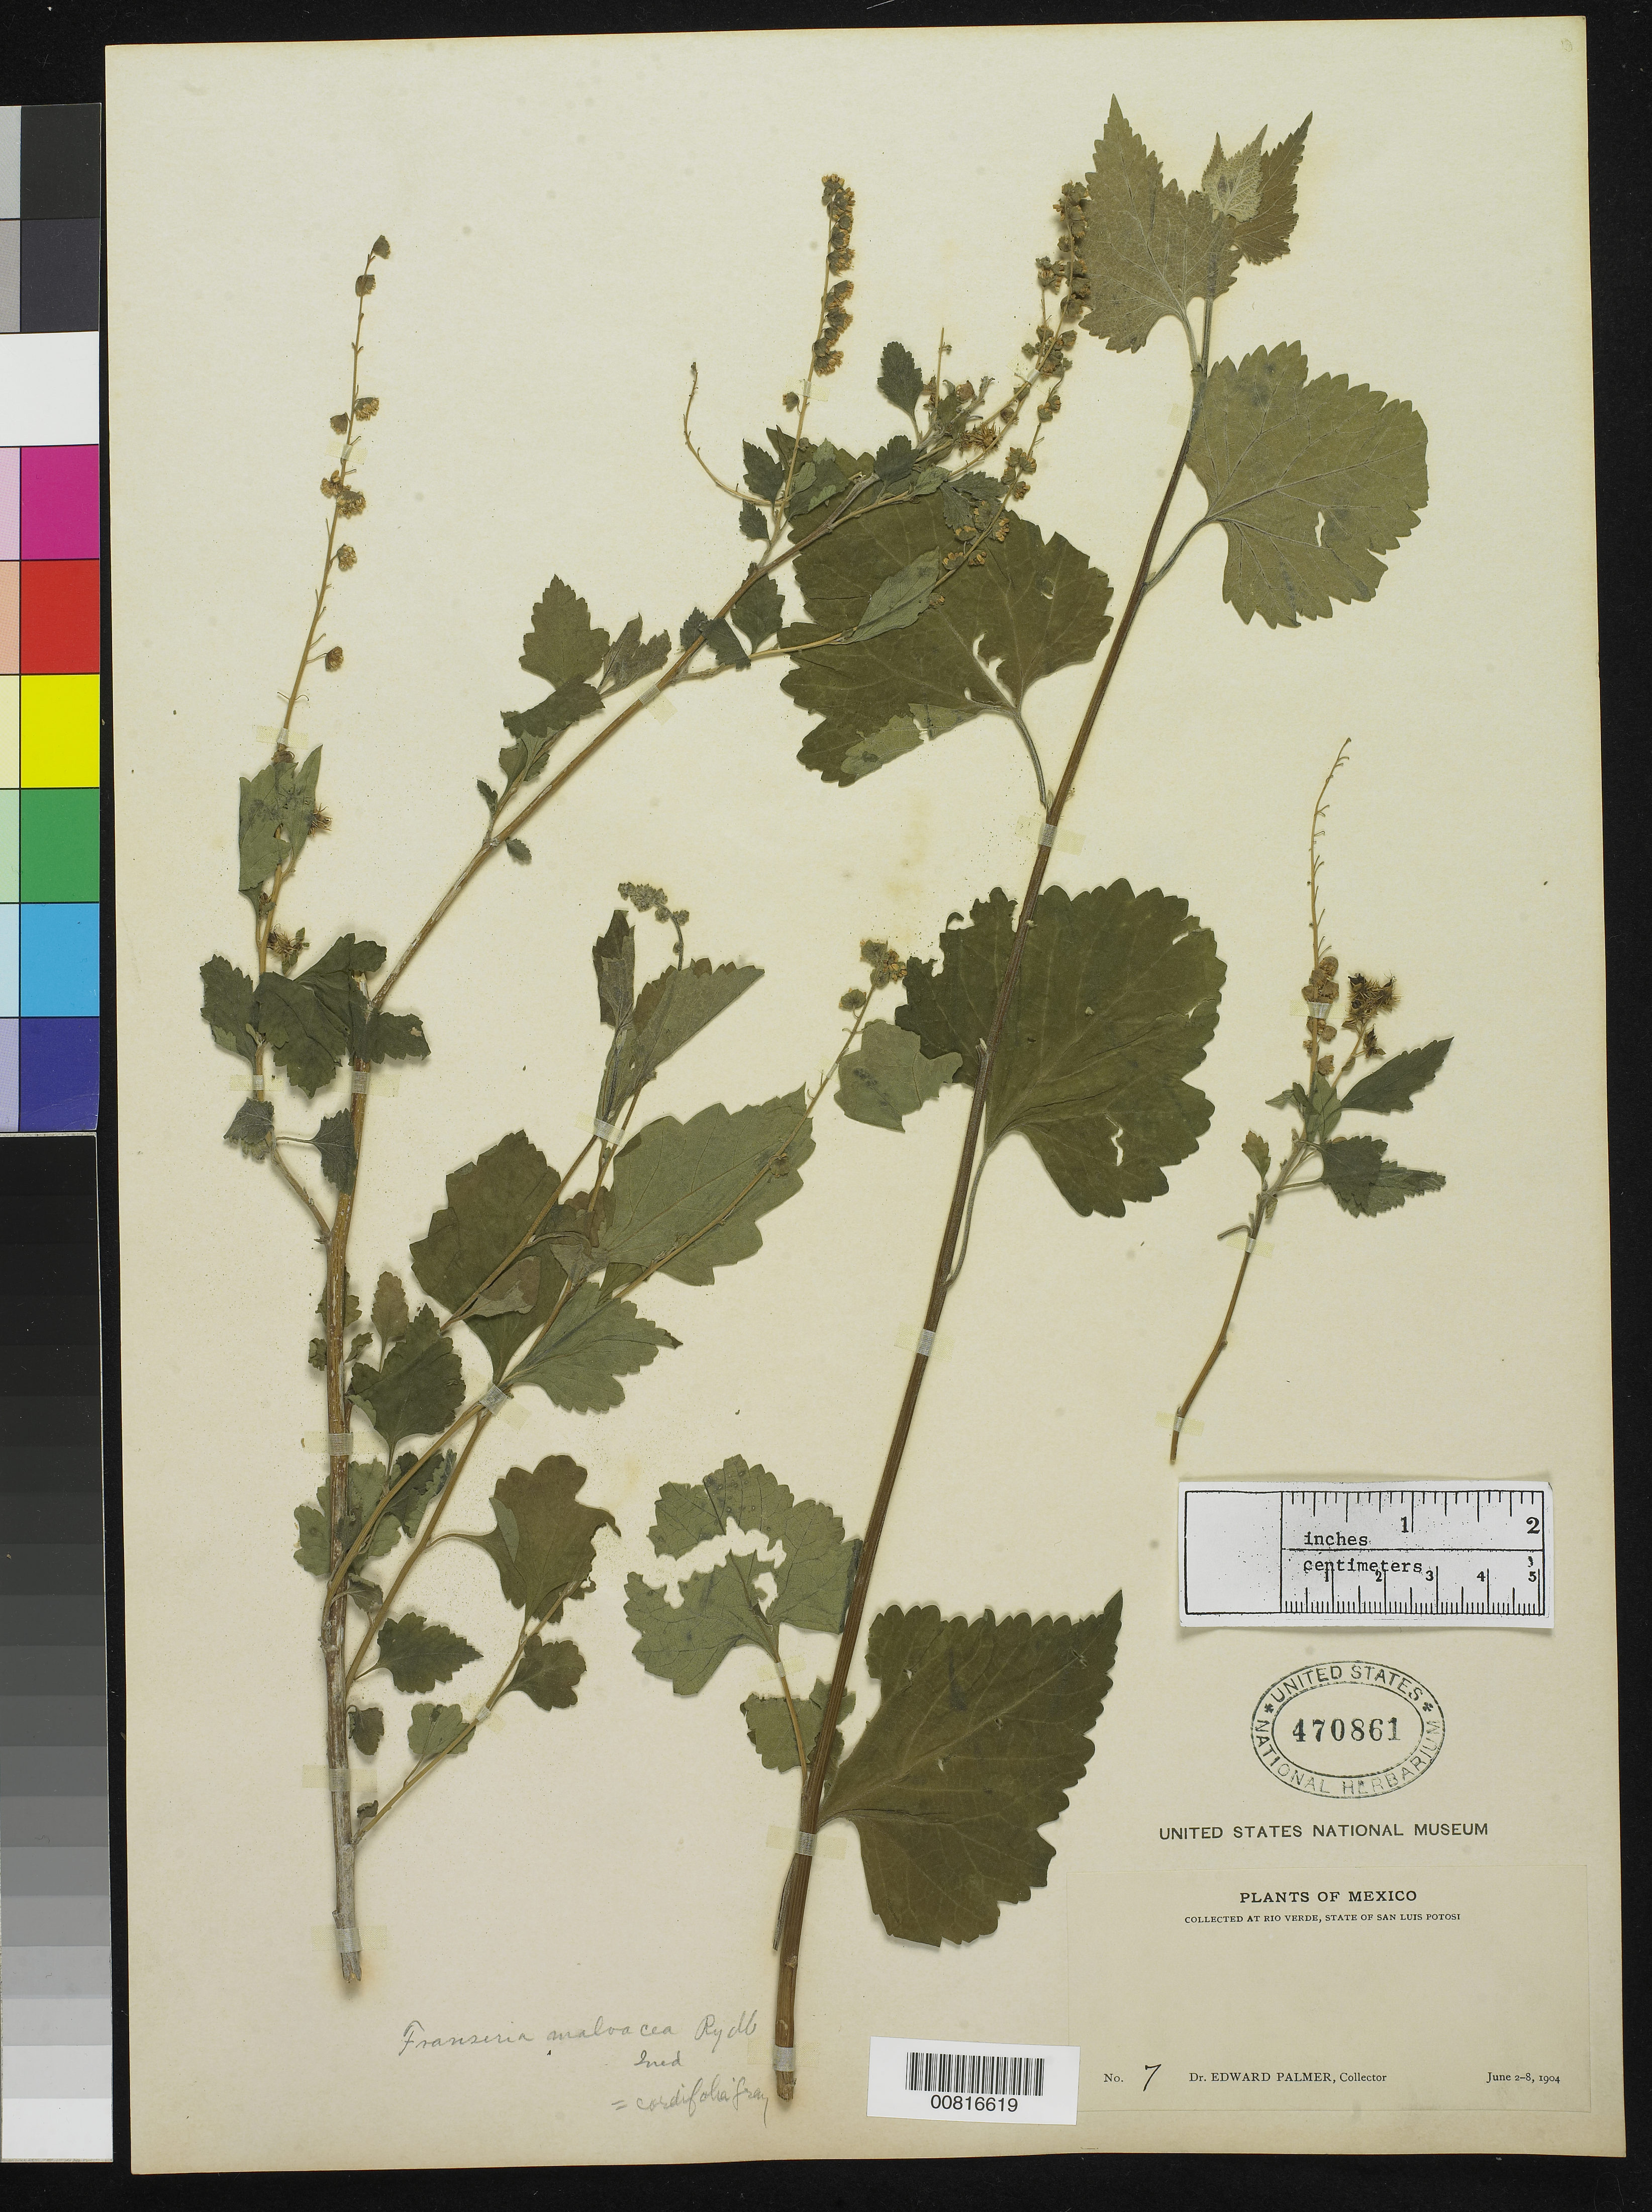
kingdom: Plantae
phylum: Tracheophyta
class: Magnoliopsida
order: Asterales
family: Asteraceae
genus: Franseria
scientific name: Franseria cordifolia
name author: A. Gray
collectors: E. Palmer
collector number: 7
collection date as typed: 02 Jun 1904 to 08 Jun 1904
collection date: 1904-06-02/1904-06-08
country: Mexico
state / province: San Luis Potosí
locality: Río Verde, San Luis Potosí.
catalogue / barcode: US 470861